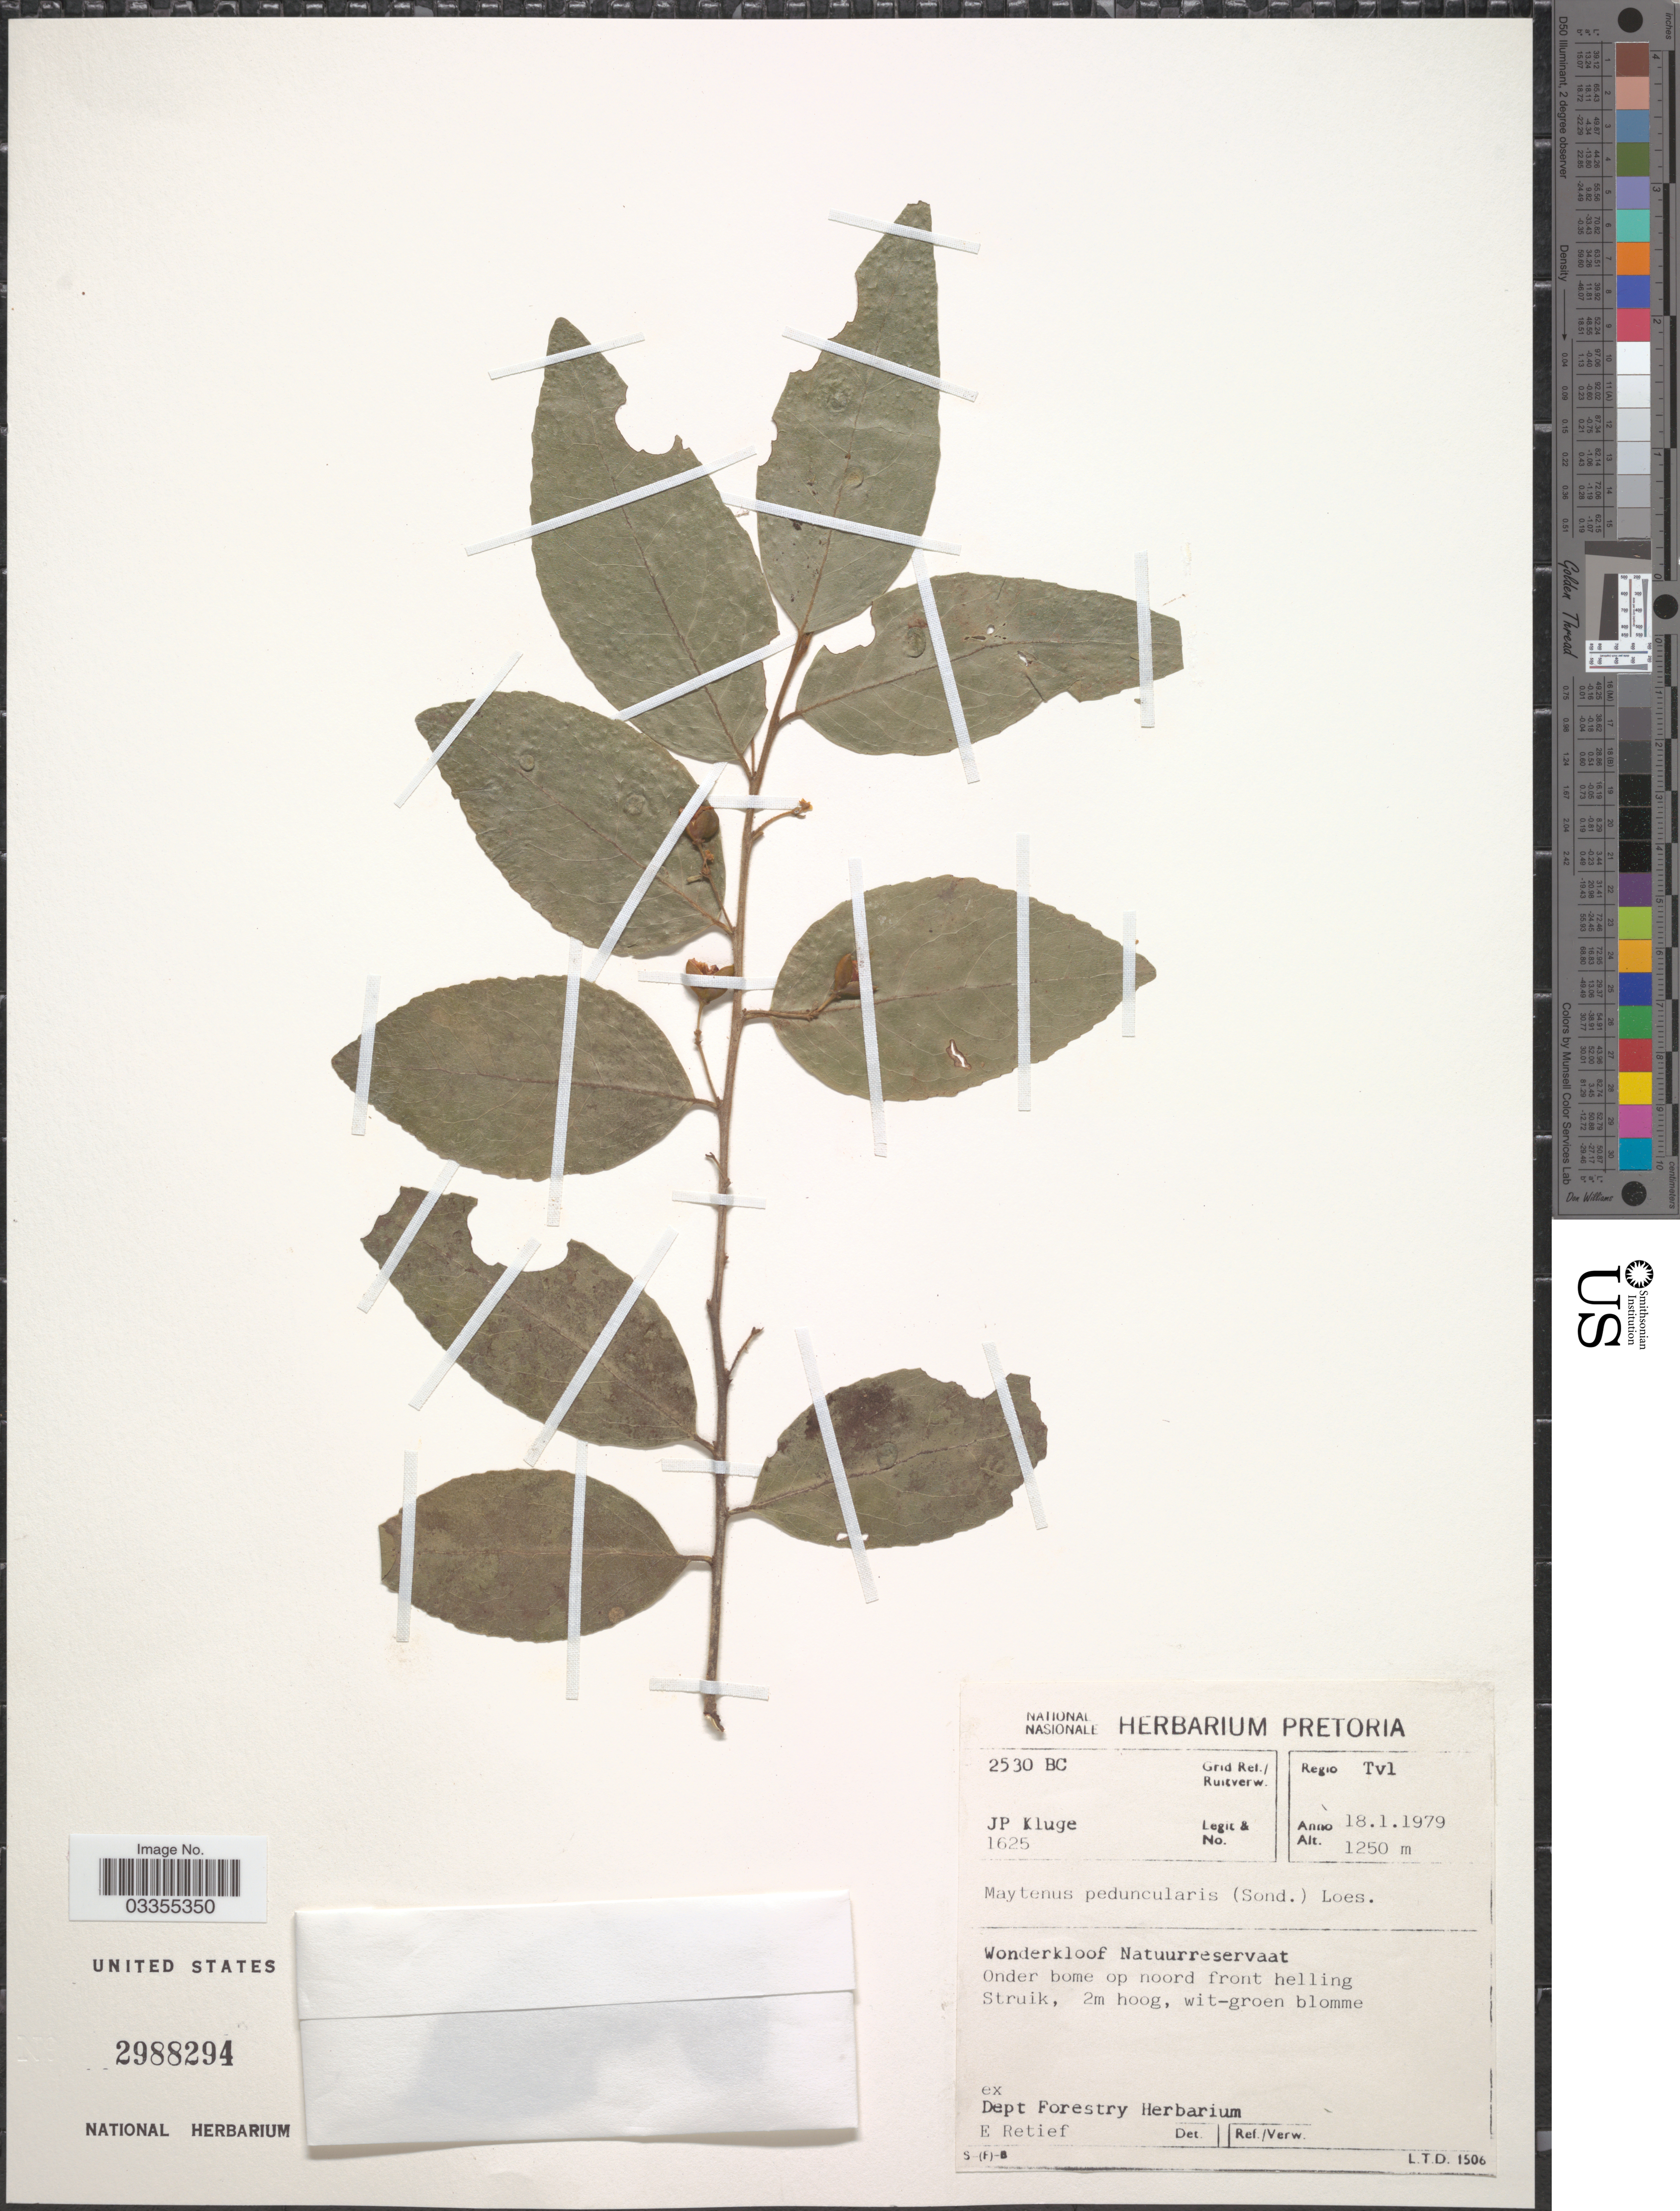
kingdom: Plantae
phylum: Tracheophyta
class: Magnoliopsida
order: Celastrales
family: Celastraceae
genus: Maytenus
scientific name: Maytenus peduncularis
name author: Loes.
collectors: J. Kluge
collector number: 1625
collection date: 1979-01-18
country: South Africa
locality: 2530 BC Grid Ref./ Ruitverw. Regio Tvl. Wonderkloof Natuurreservaat.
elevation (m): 1250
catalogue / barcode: US 2988294